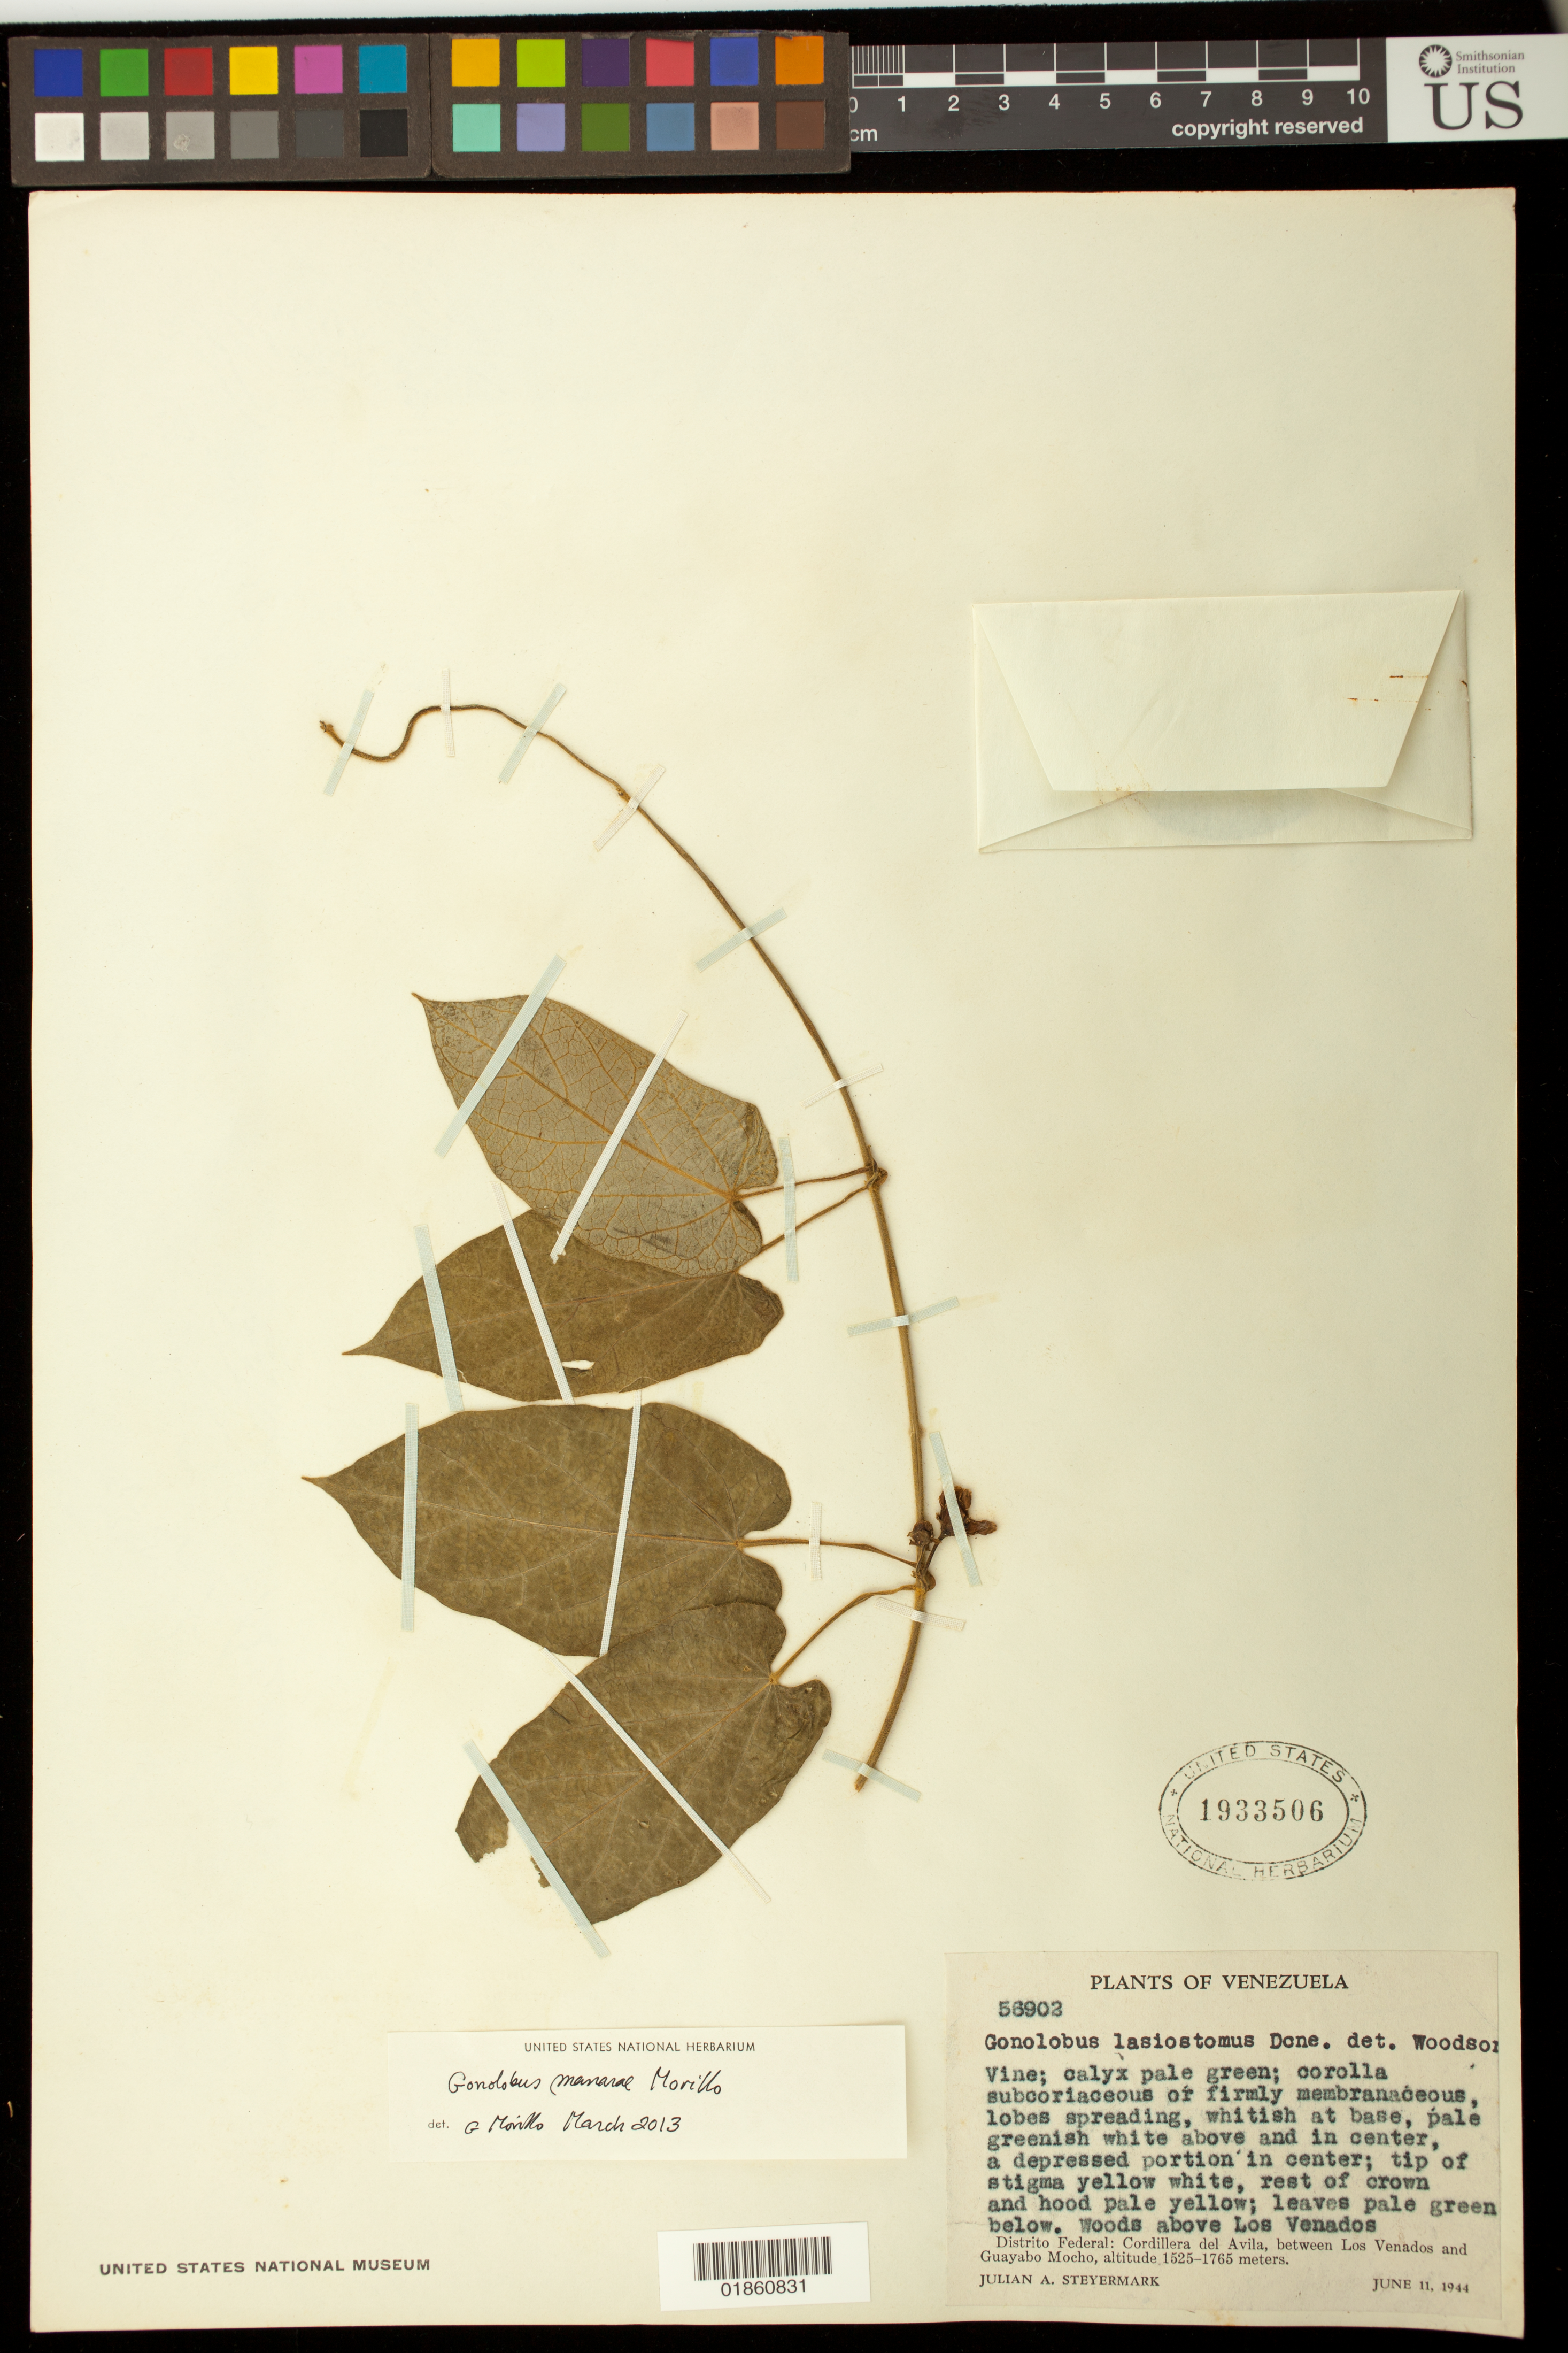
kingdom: Plantae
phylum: Tracheophyta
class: Magnoliopsida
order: Gentianales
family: Apocynaceae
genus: Gonolobus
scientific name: Gonolobus manarae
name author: Morillo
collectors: J. Steyermark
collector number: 56902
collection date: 1944-06-11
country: Venezuela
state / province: Vargas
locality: above Los Venados, Cordillera del Avila, between Los Venados and Guayabo Mocho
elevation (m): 1525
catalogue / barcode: US 1933506